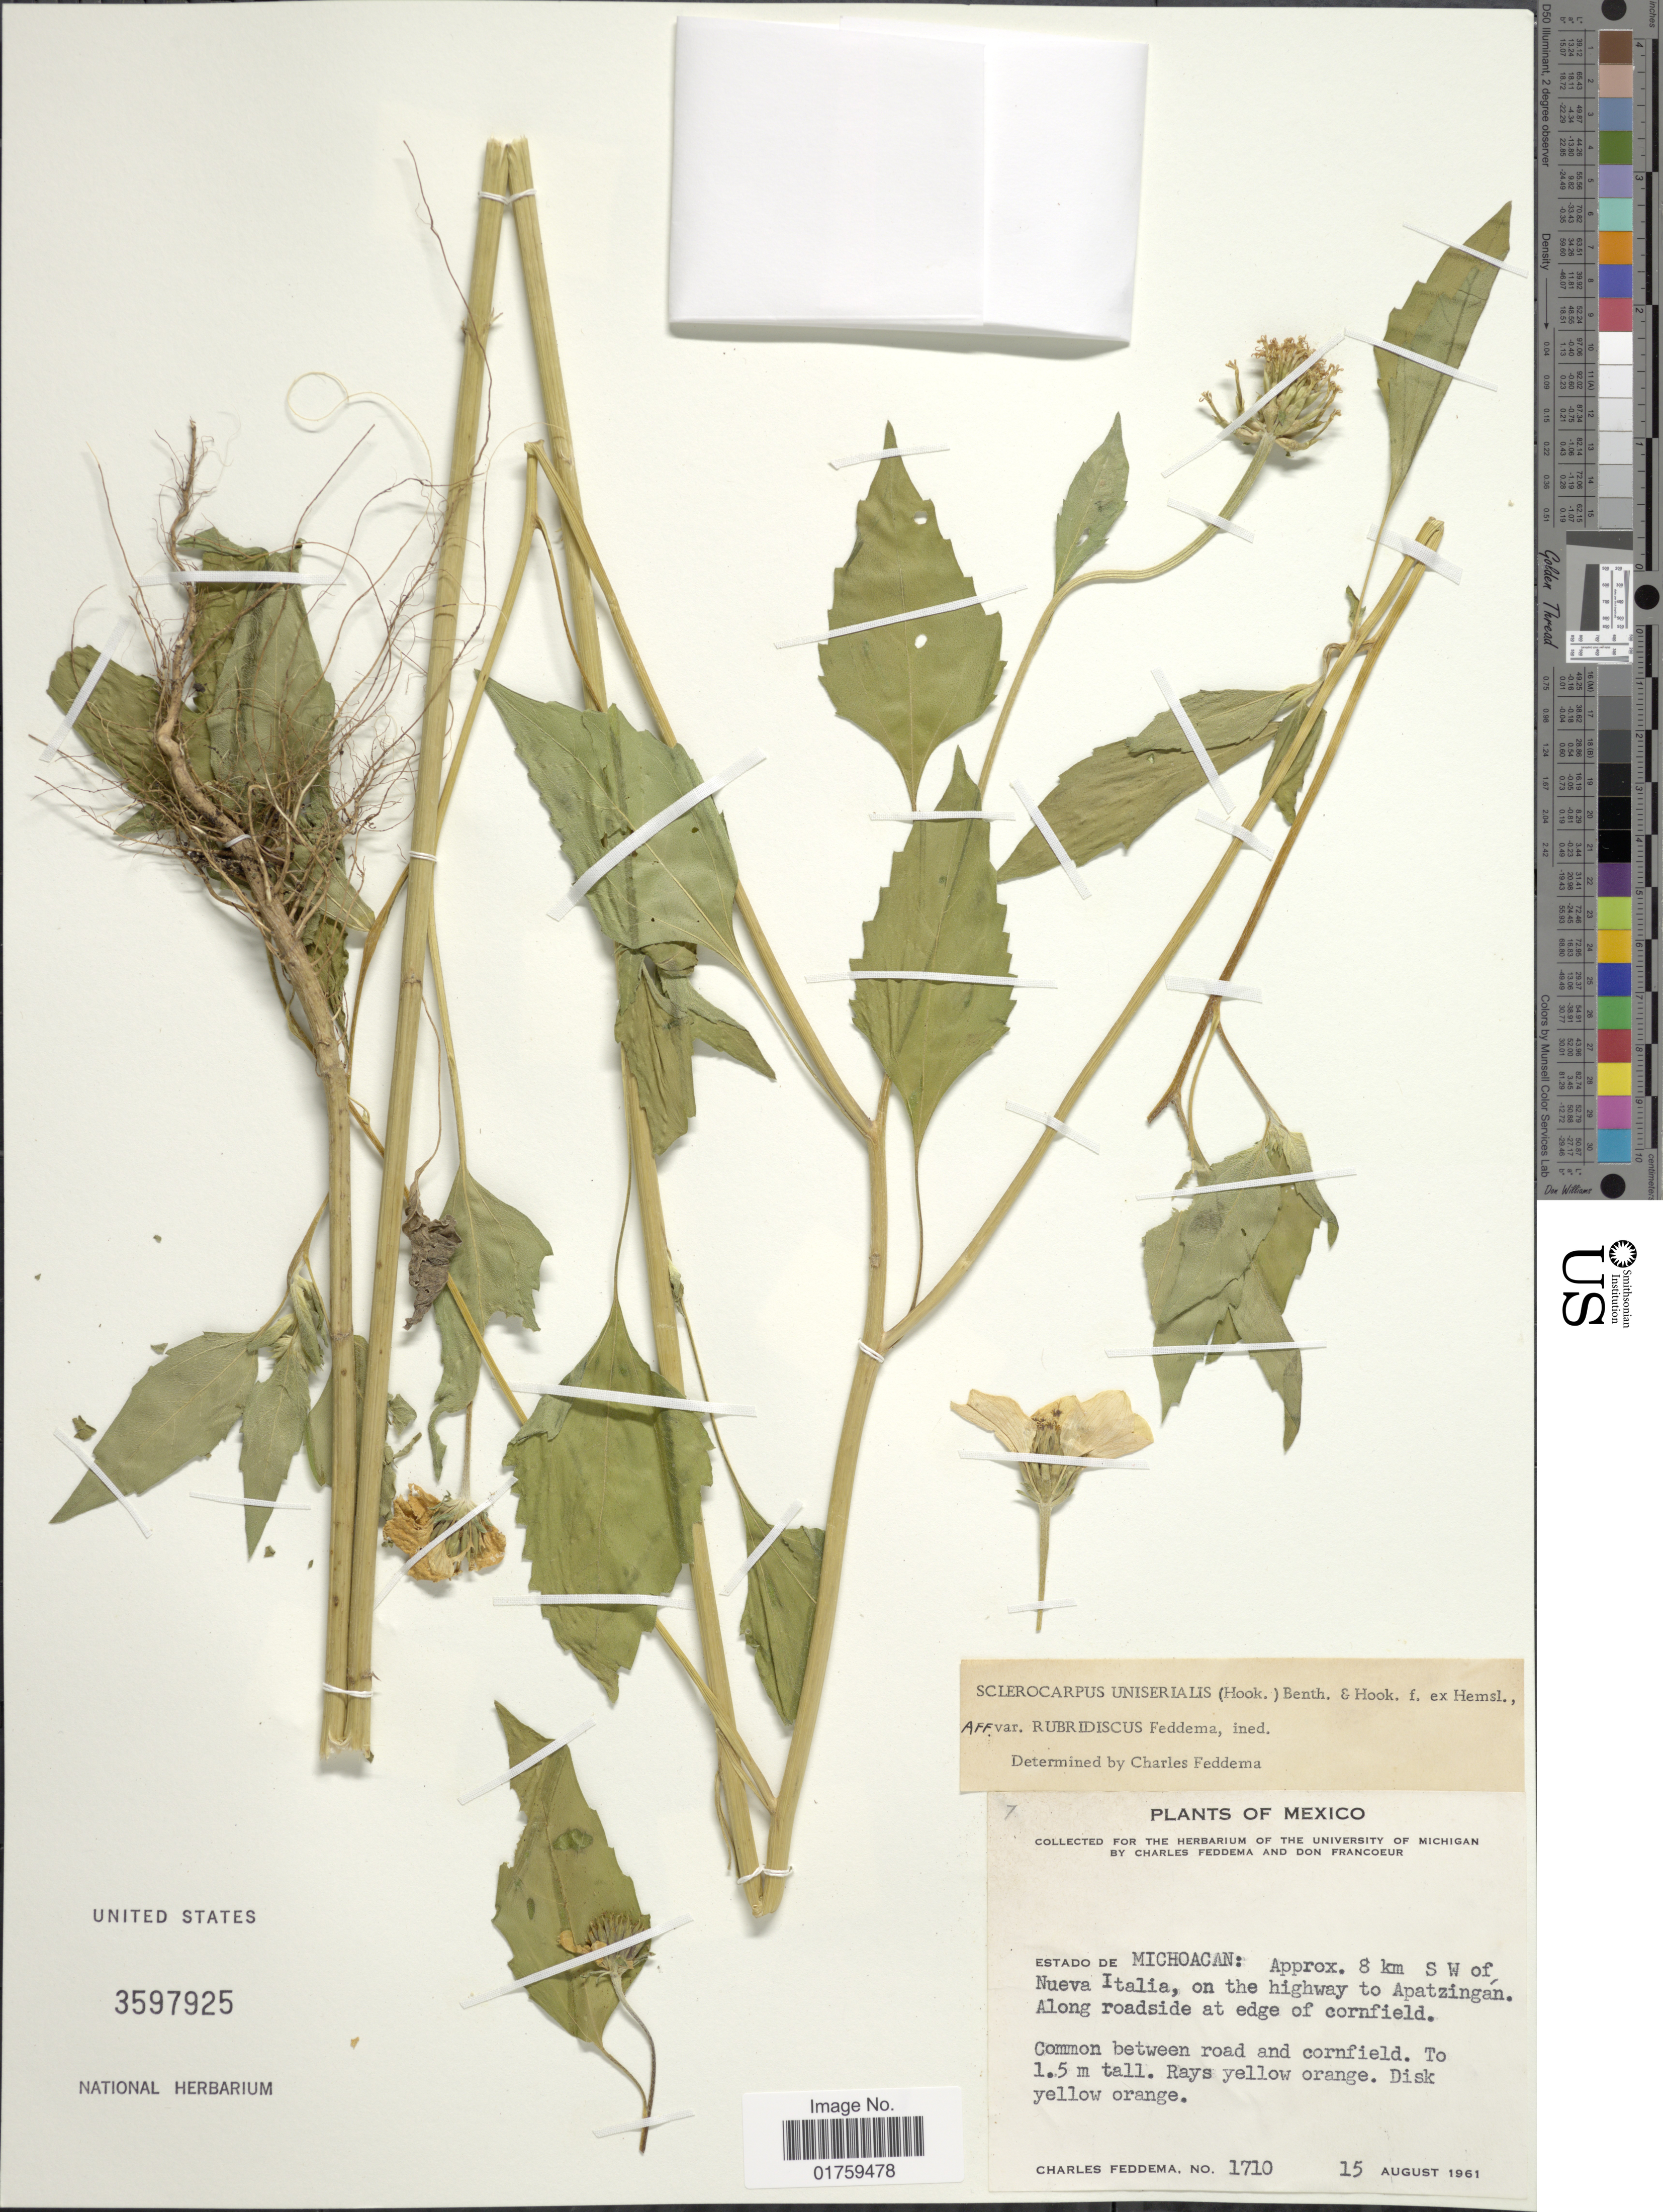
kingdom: Plantae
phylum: Tracheophyta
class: Magnoliopsida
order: Asterales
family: Asteraceae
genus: Sclerocarpus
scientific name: Sclerocarpus uniserialis var. frutescens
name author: (Brandegee) Feddema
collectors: C. Feddema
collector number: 1710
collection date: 1961-08-15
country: Mexico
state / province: Michoacán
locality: Estado de Michoacán: Approx. 8 km S W of Nueva Italia, on the highway to Apatzingan. Along roadside at edge of cornfield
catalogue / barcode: US 3597925